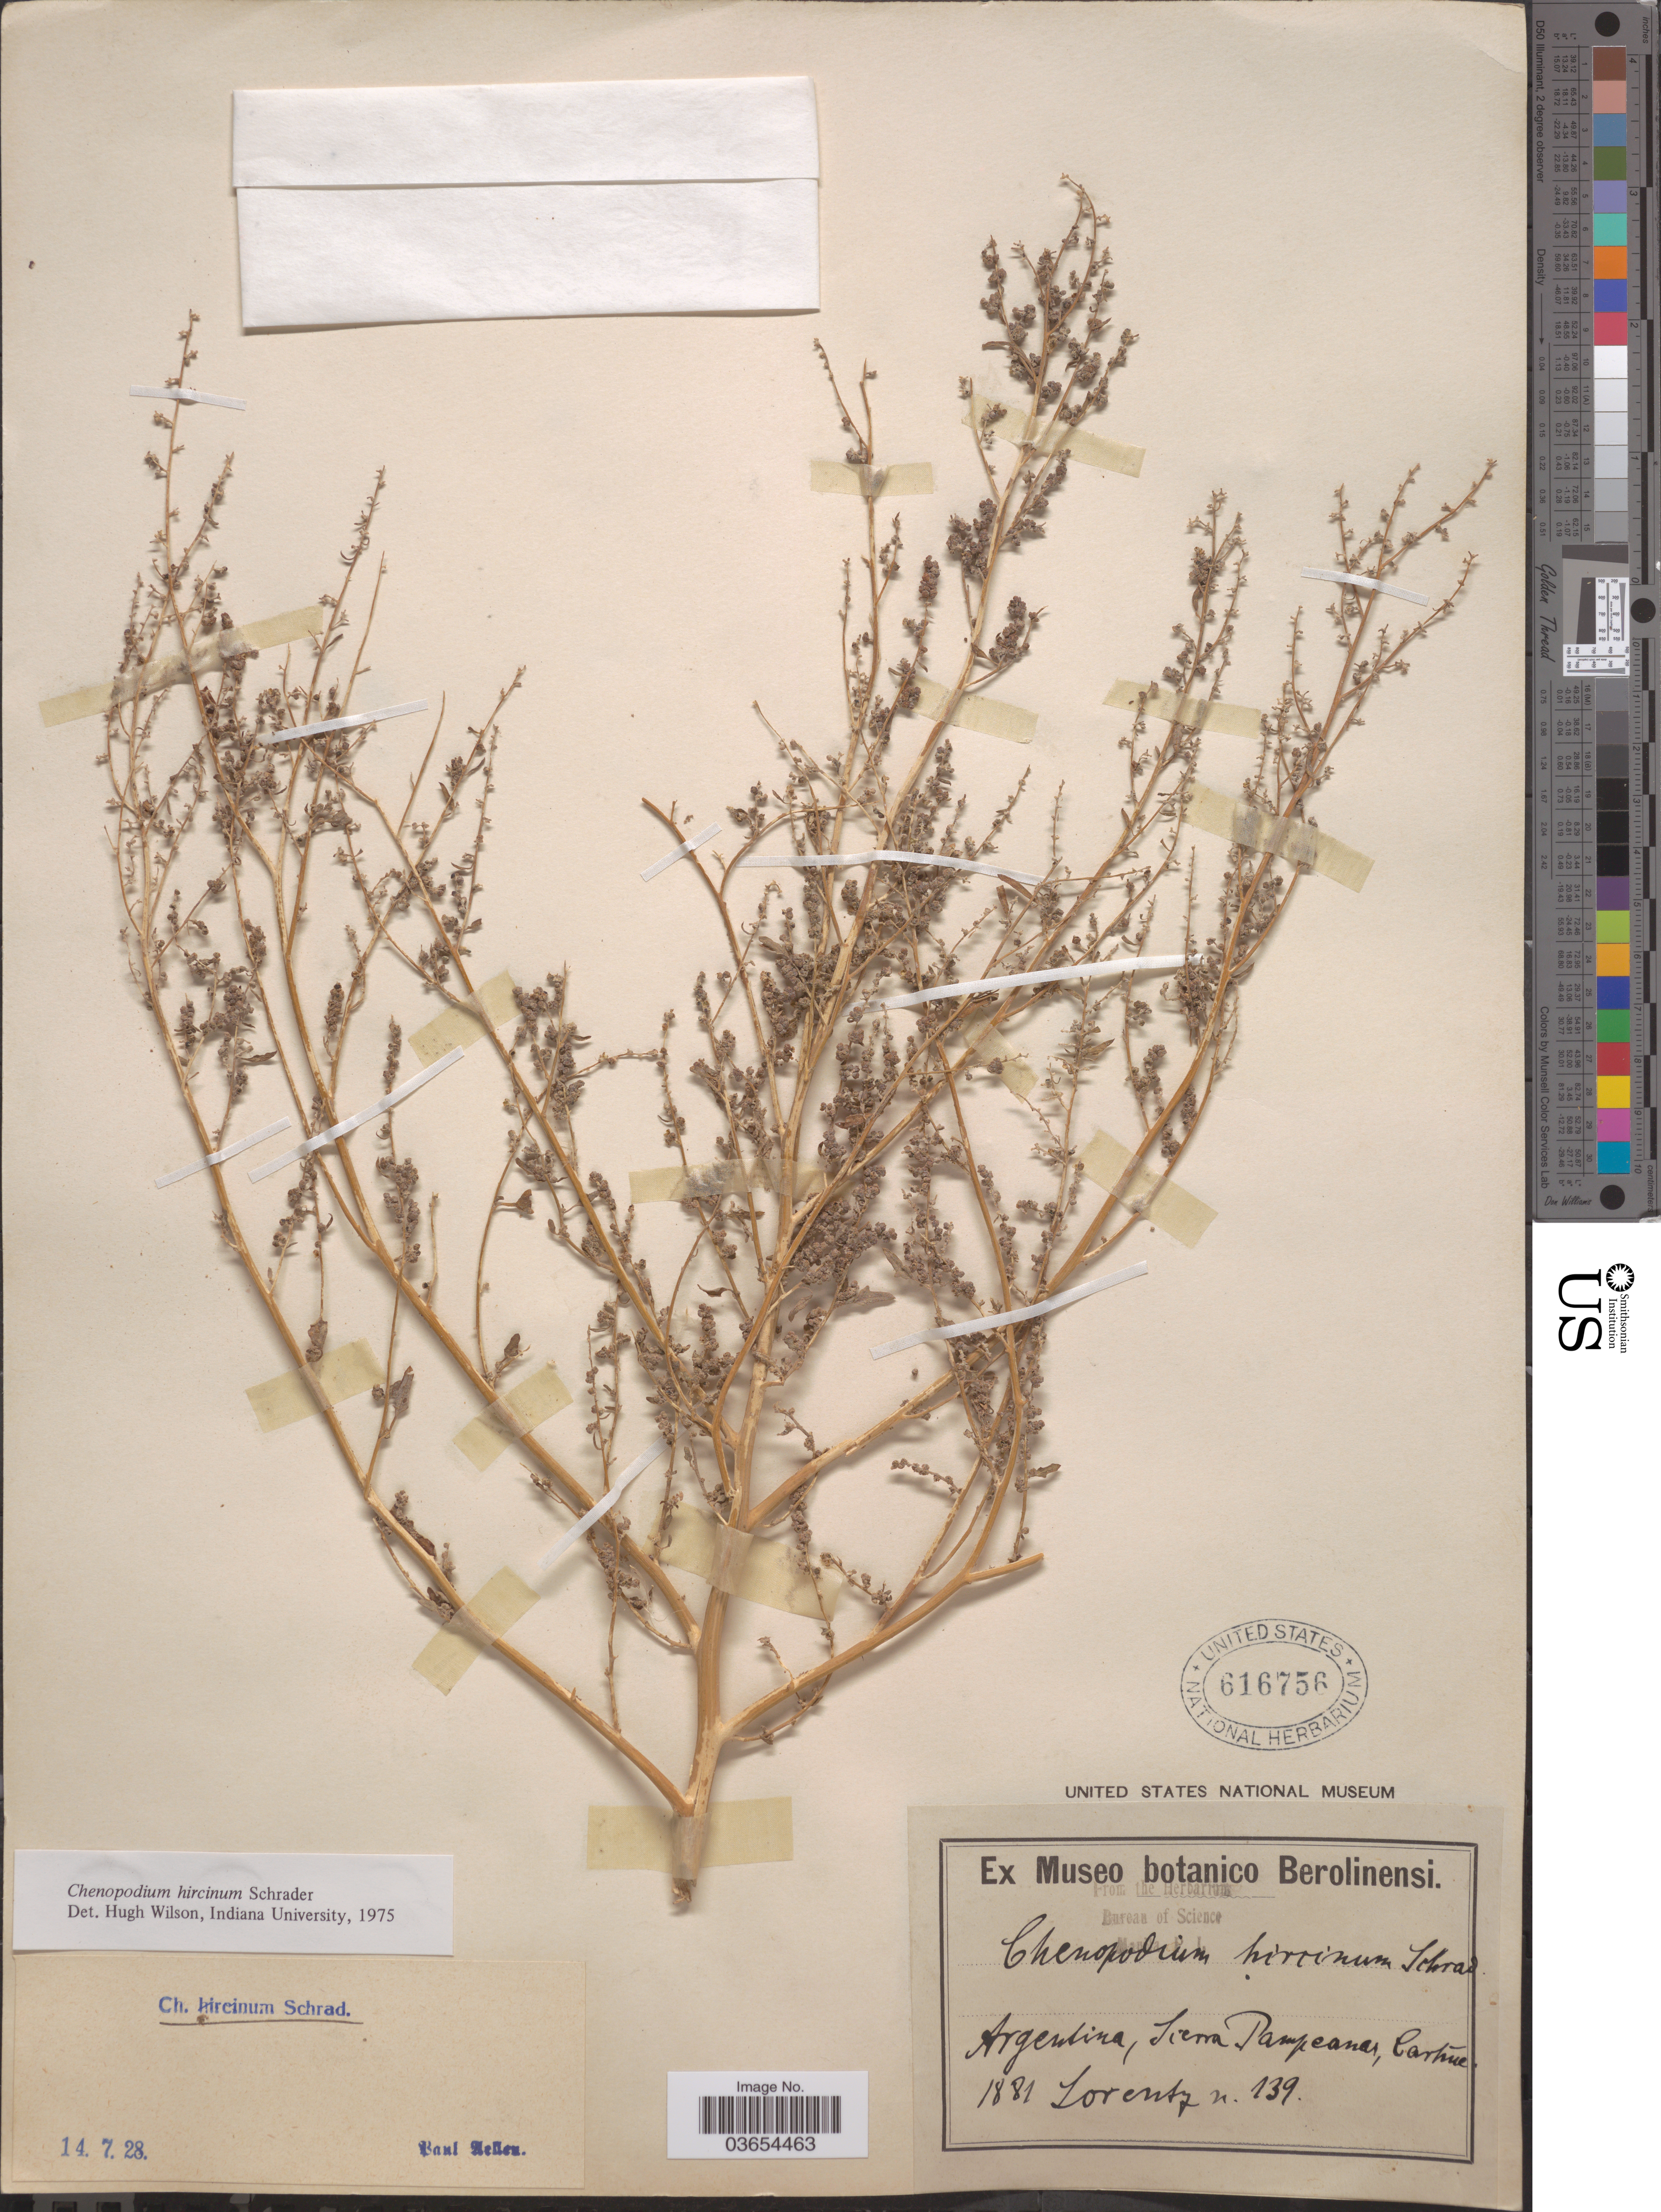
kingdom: Plantae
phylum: Tracheophyta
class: Magnoliopsida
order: Caryophyllales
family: Amaranthaceae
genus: Chenopodium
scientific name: Chenopodium hircinum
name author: Schrad.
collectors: -. Lorentz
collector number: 139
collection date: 1881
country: Argentina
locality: Sierra Pampeanas, Carhúe.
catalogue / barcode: US 616756